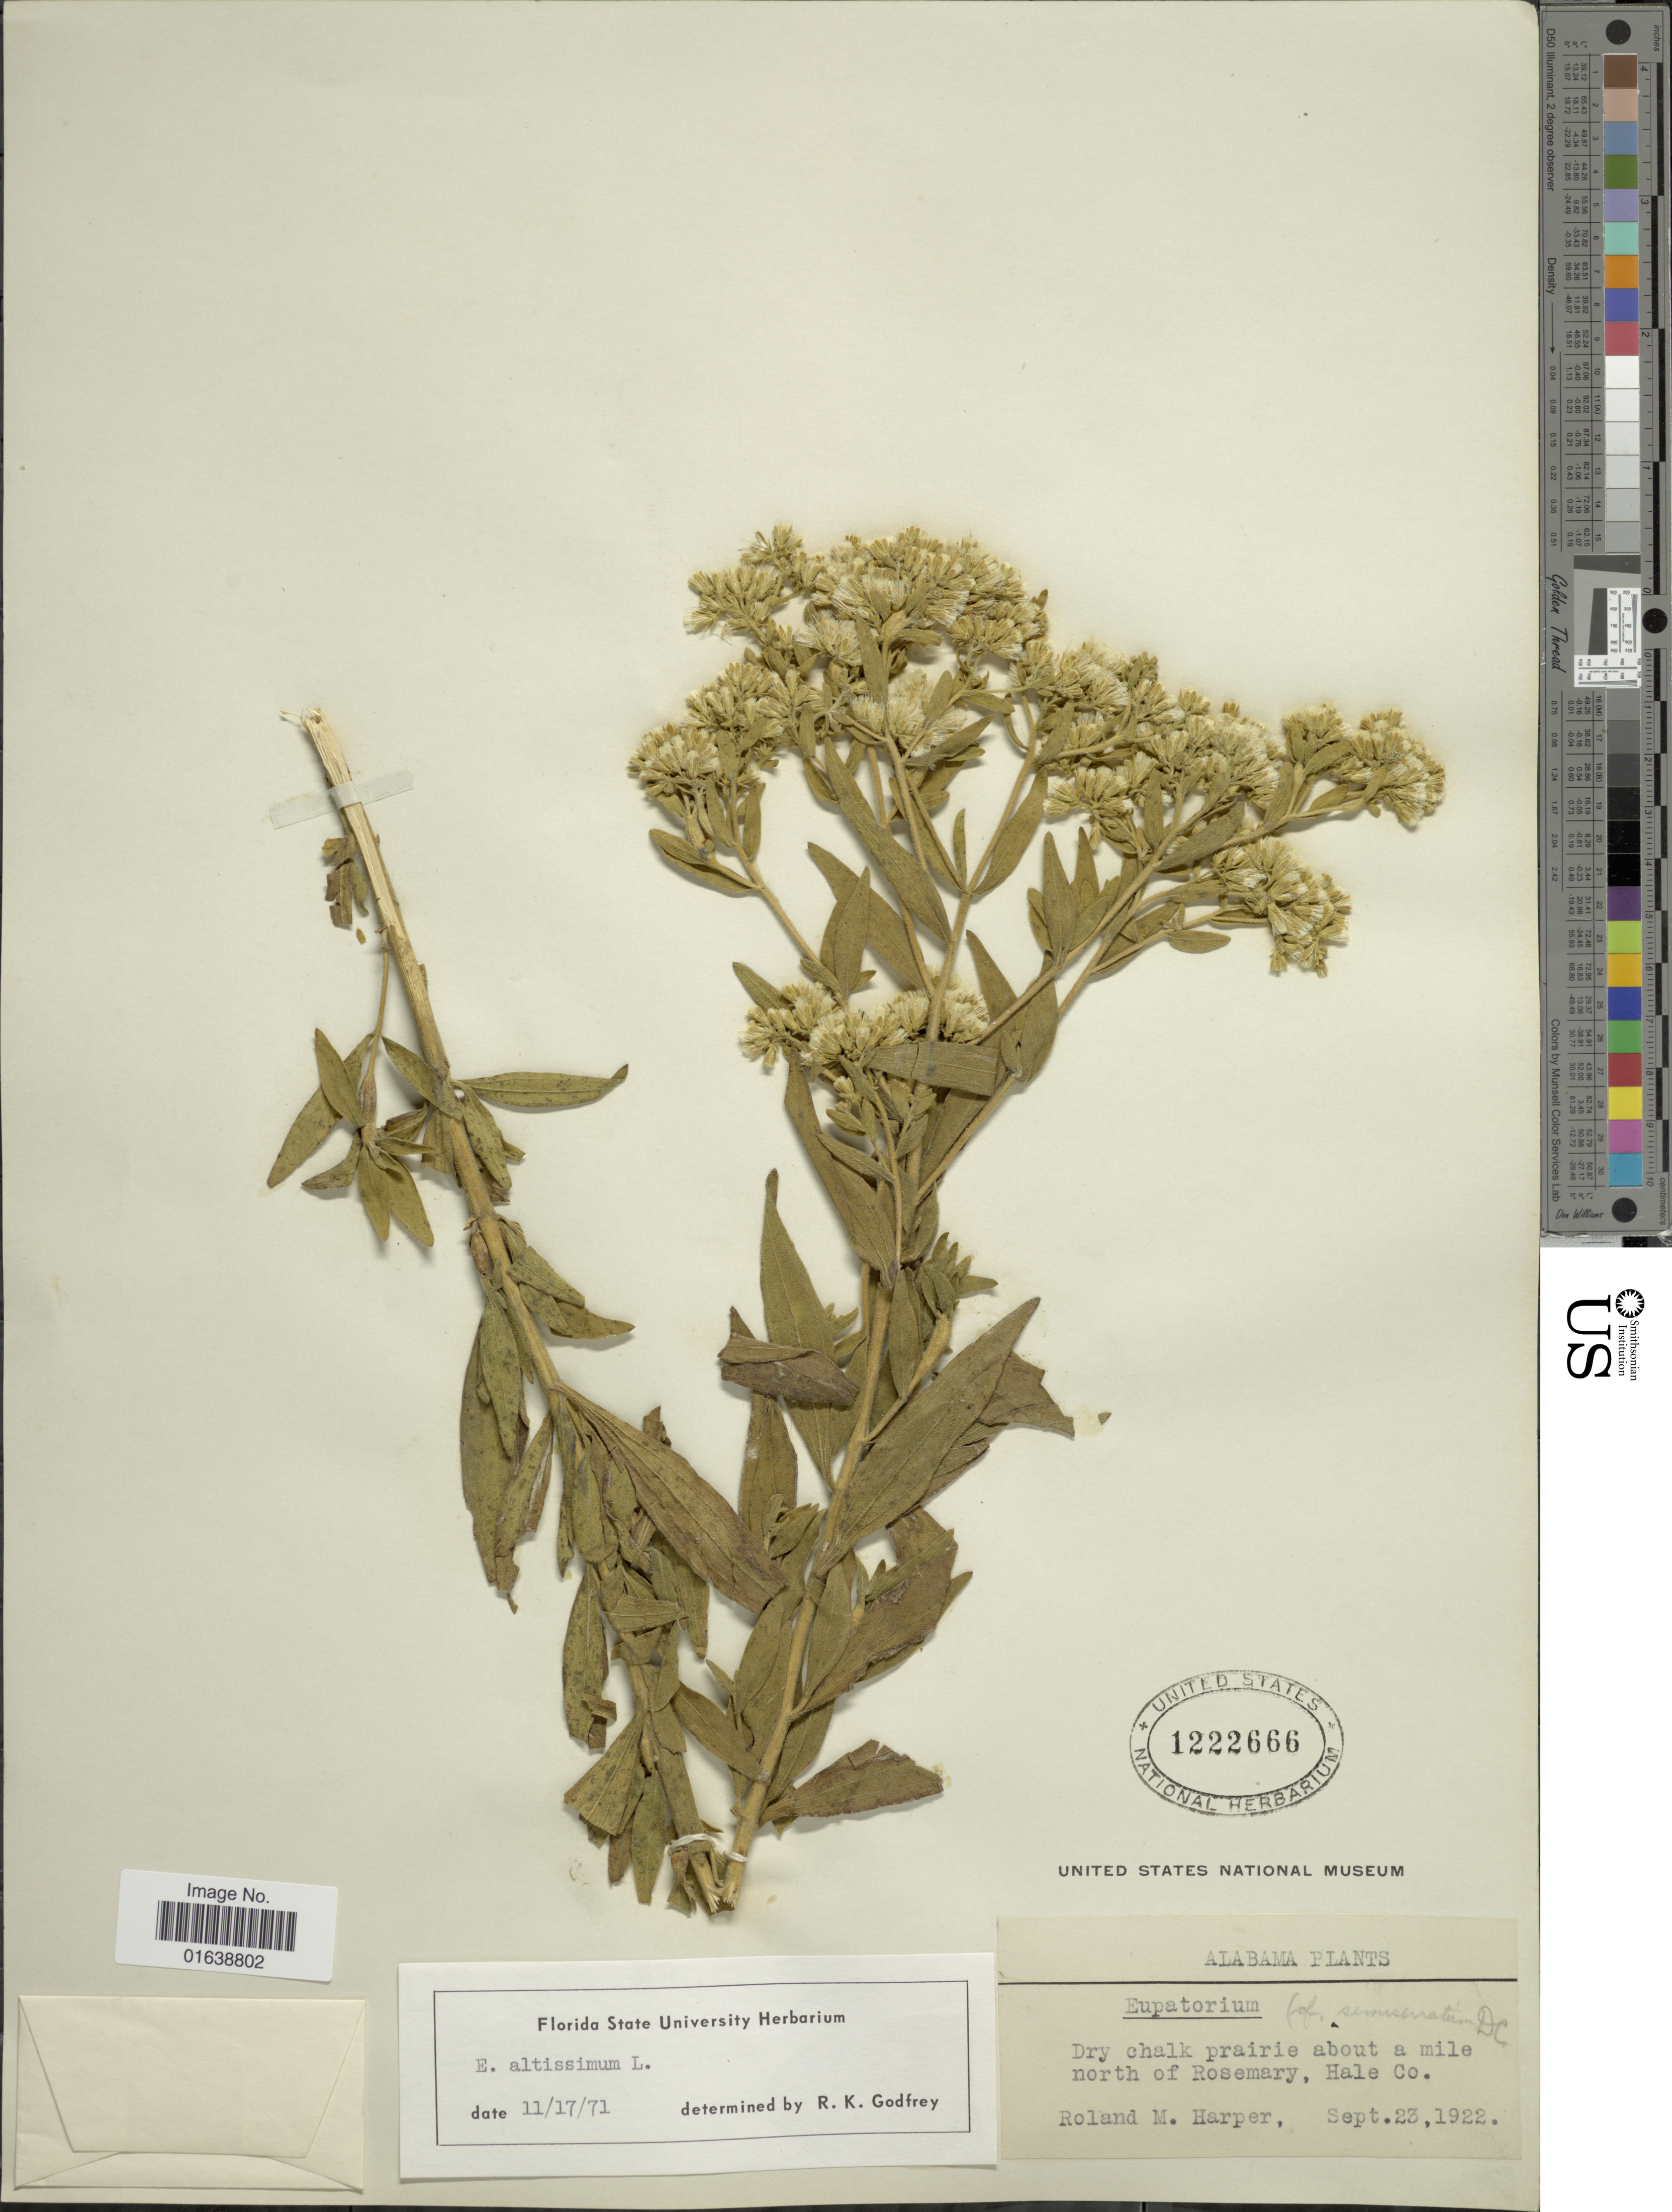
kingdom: Plantae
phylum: Tracheophyta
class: Magnoliopsida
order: Asterales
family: Asteraceae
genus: Eupatorium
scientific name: Eupatorium altissimum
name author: L.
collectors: R. M. Harper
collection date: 1922-09-23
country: United States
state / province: Alabama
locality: Oklahoma. prairie about a mile north of Rosemary, hale Co.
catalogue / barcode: US 1222666